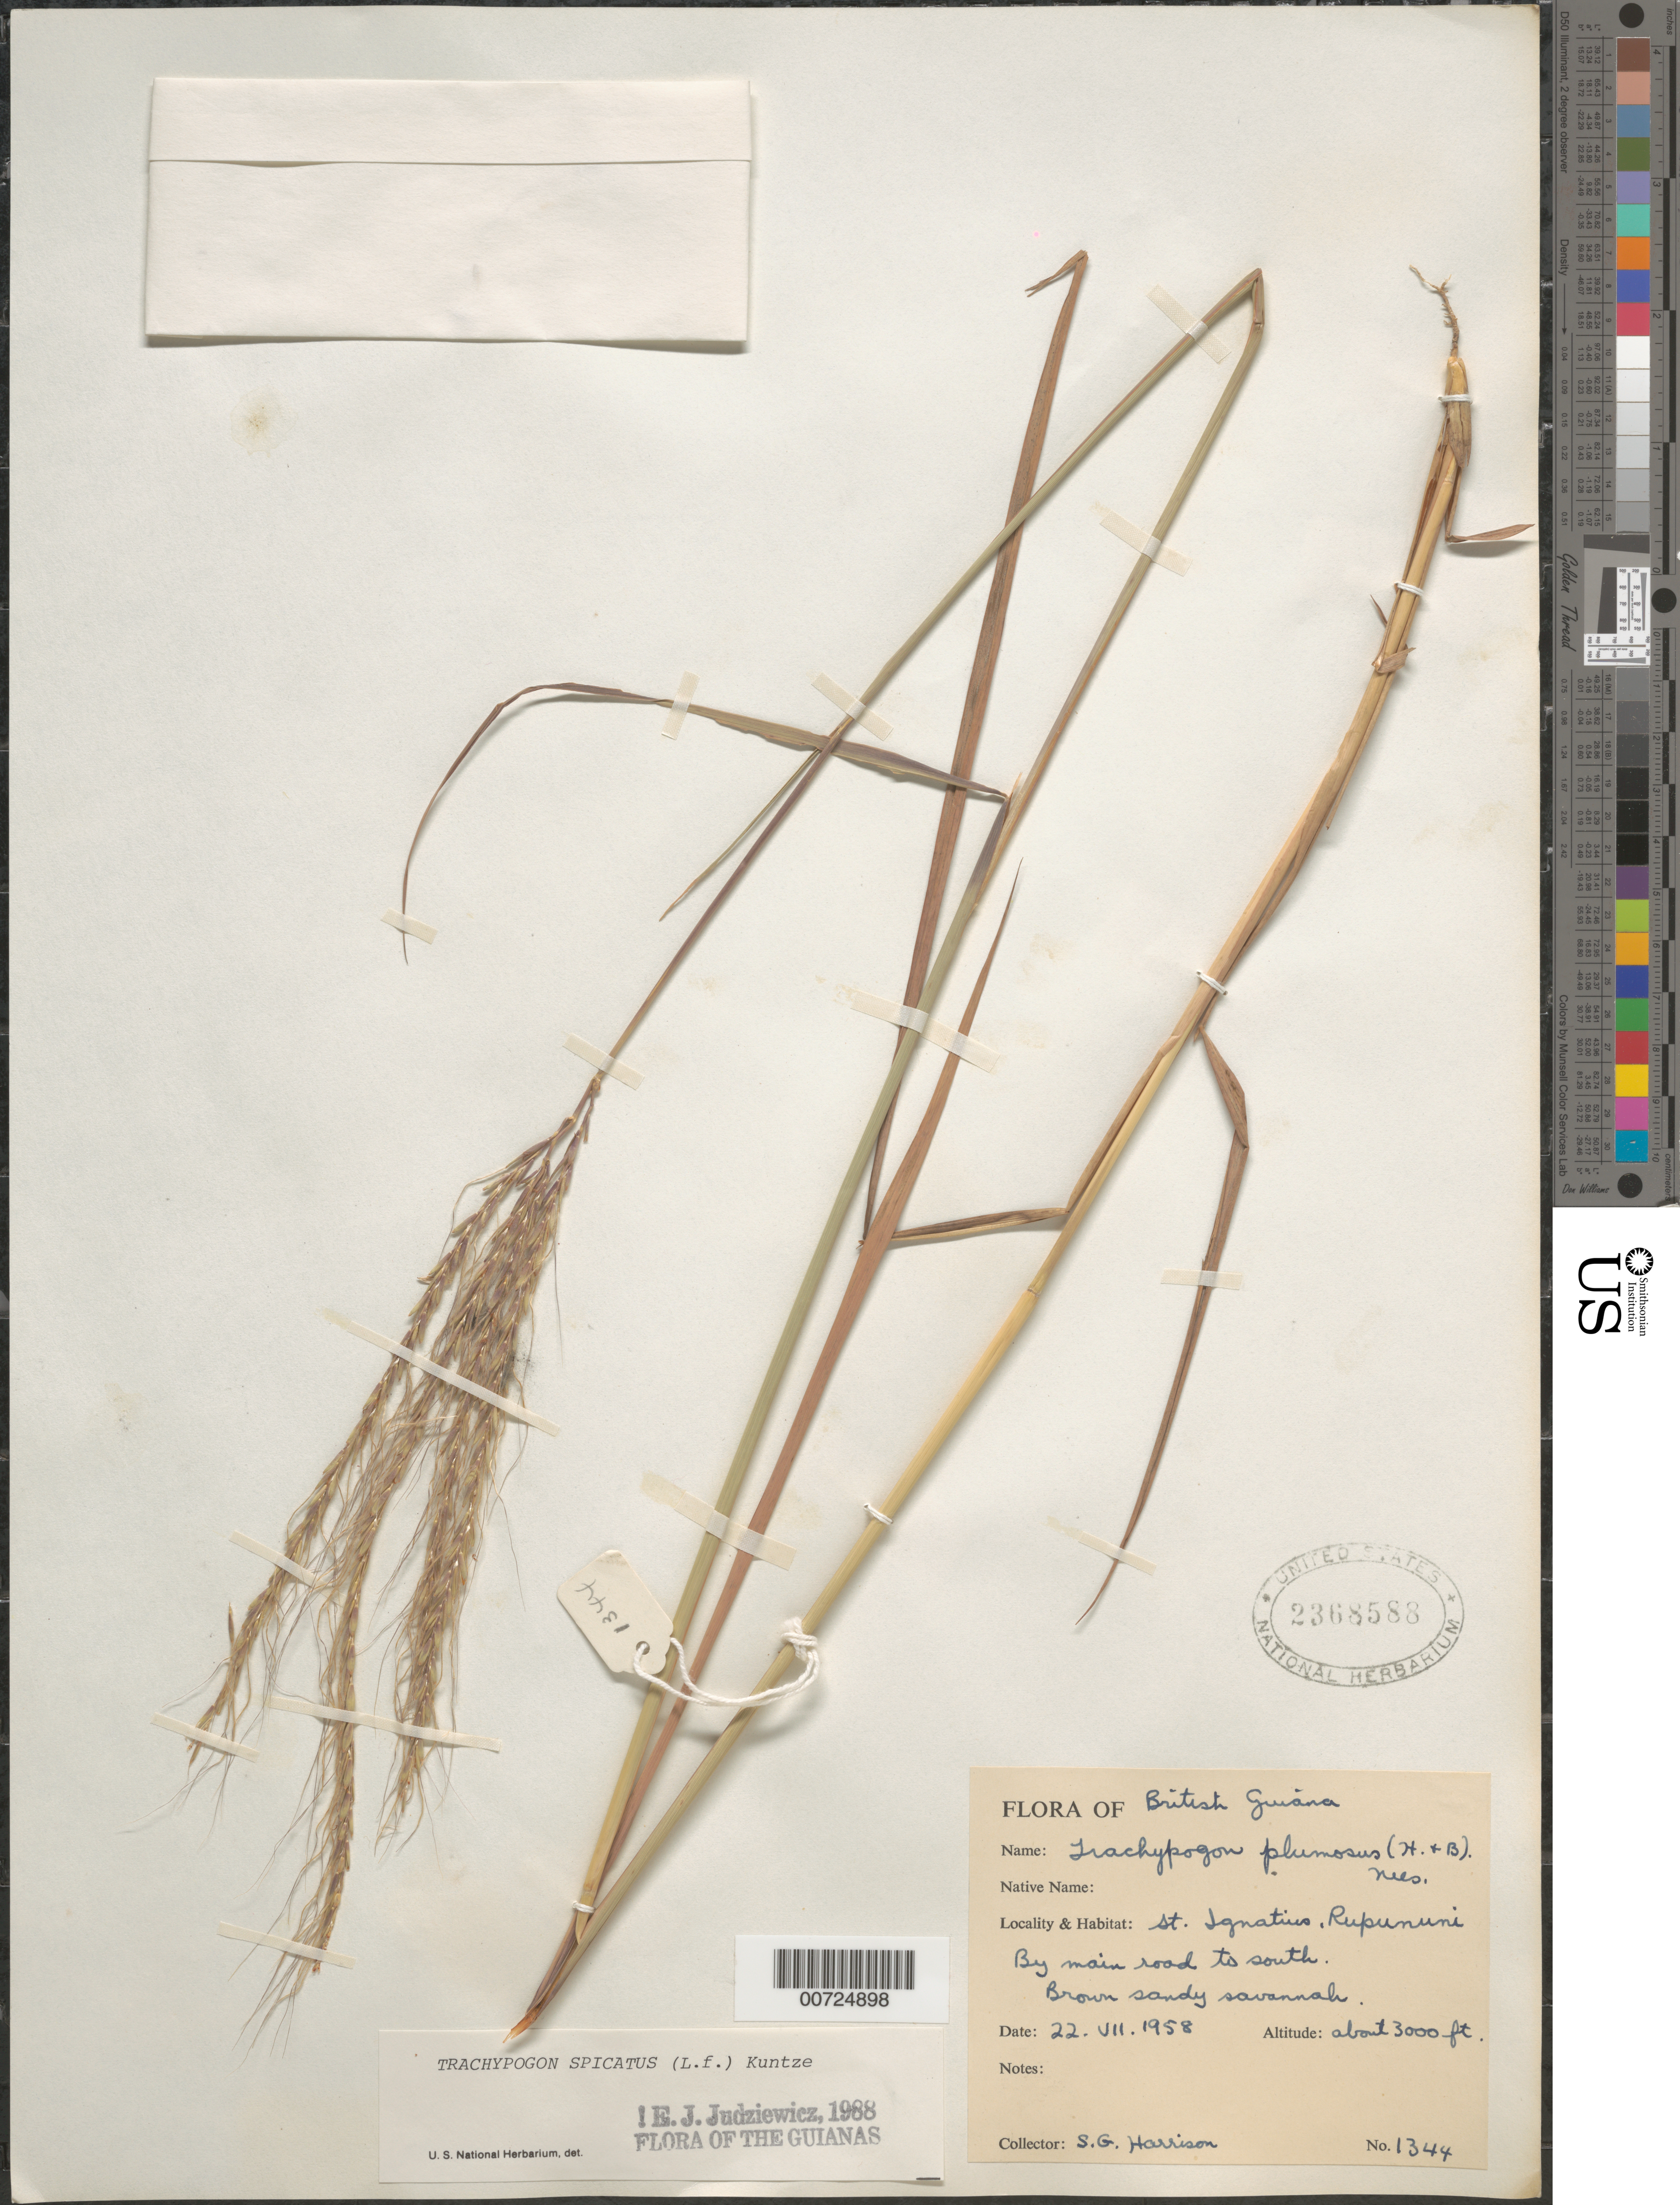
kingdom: Plantae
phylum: Tracheophyta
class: Liliopsida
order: Poales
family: Poaceae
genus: Trachypogon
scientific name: Trachypogon spicatus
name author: (L. f.) Kuntze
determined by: Judziewicz, E. J.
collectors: S. G. Harrison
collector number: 1344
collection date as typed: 22-Jul-58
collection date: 1958-07-22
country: Guyana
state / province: U. Takutu-U. Essequibo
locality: St. Ignatius, Rupununi, by main road to the S of Brown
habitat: Sandy savanna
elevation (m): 91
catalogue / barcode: US 2368588